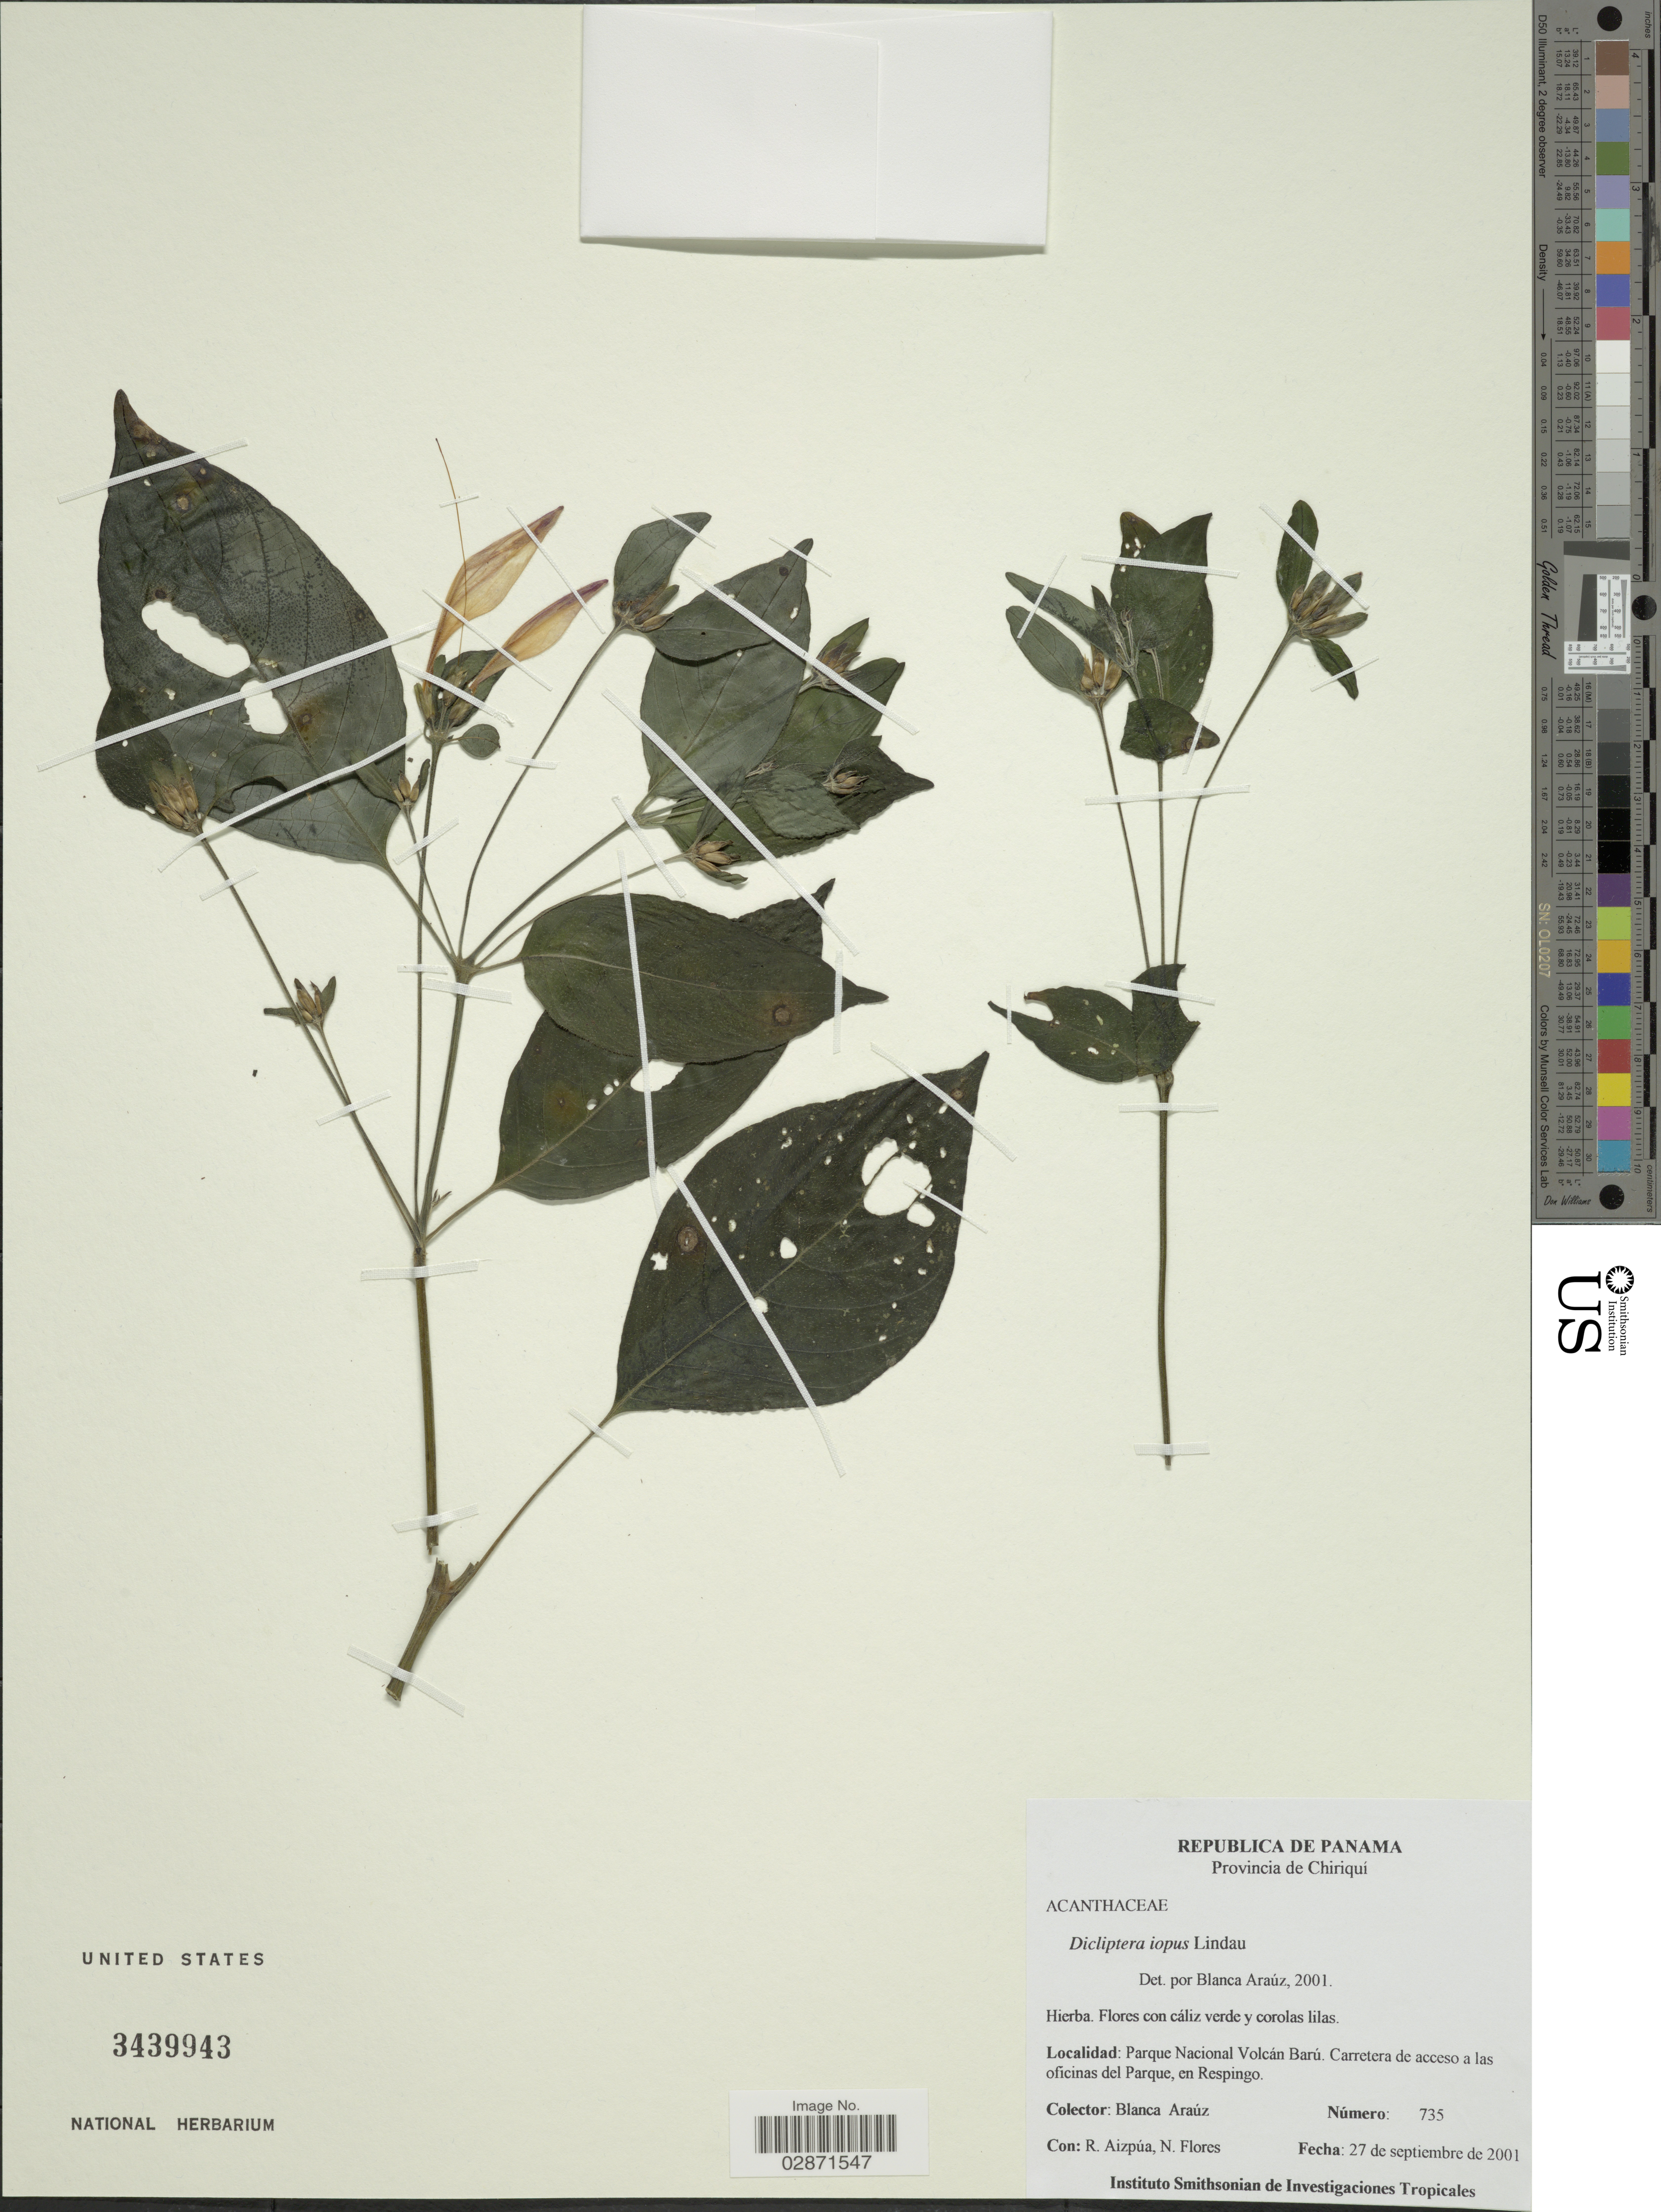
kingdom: Plantae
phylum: Tracheophyta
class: Magnoliopsida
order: Lamiales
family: Acanthaceae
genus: Dicliptera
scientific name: Dicliptera iopus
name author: Lindau in Pittier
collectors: B. Araúz, R. Aizpua & N. Flores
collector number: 735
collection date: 2001-09-27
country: Panama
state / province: Chiriqui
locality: Parque Nacional Volcán Barú, Carretera de acceso a las oficinas del Parque, en Respingo.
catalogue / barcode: US 3439943